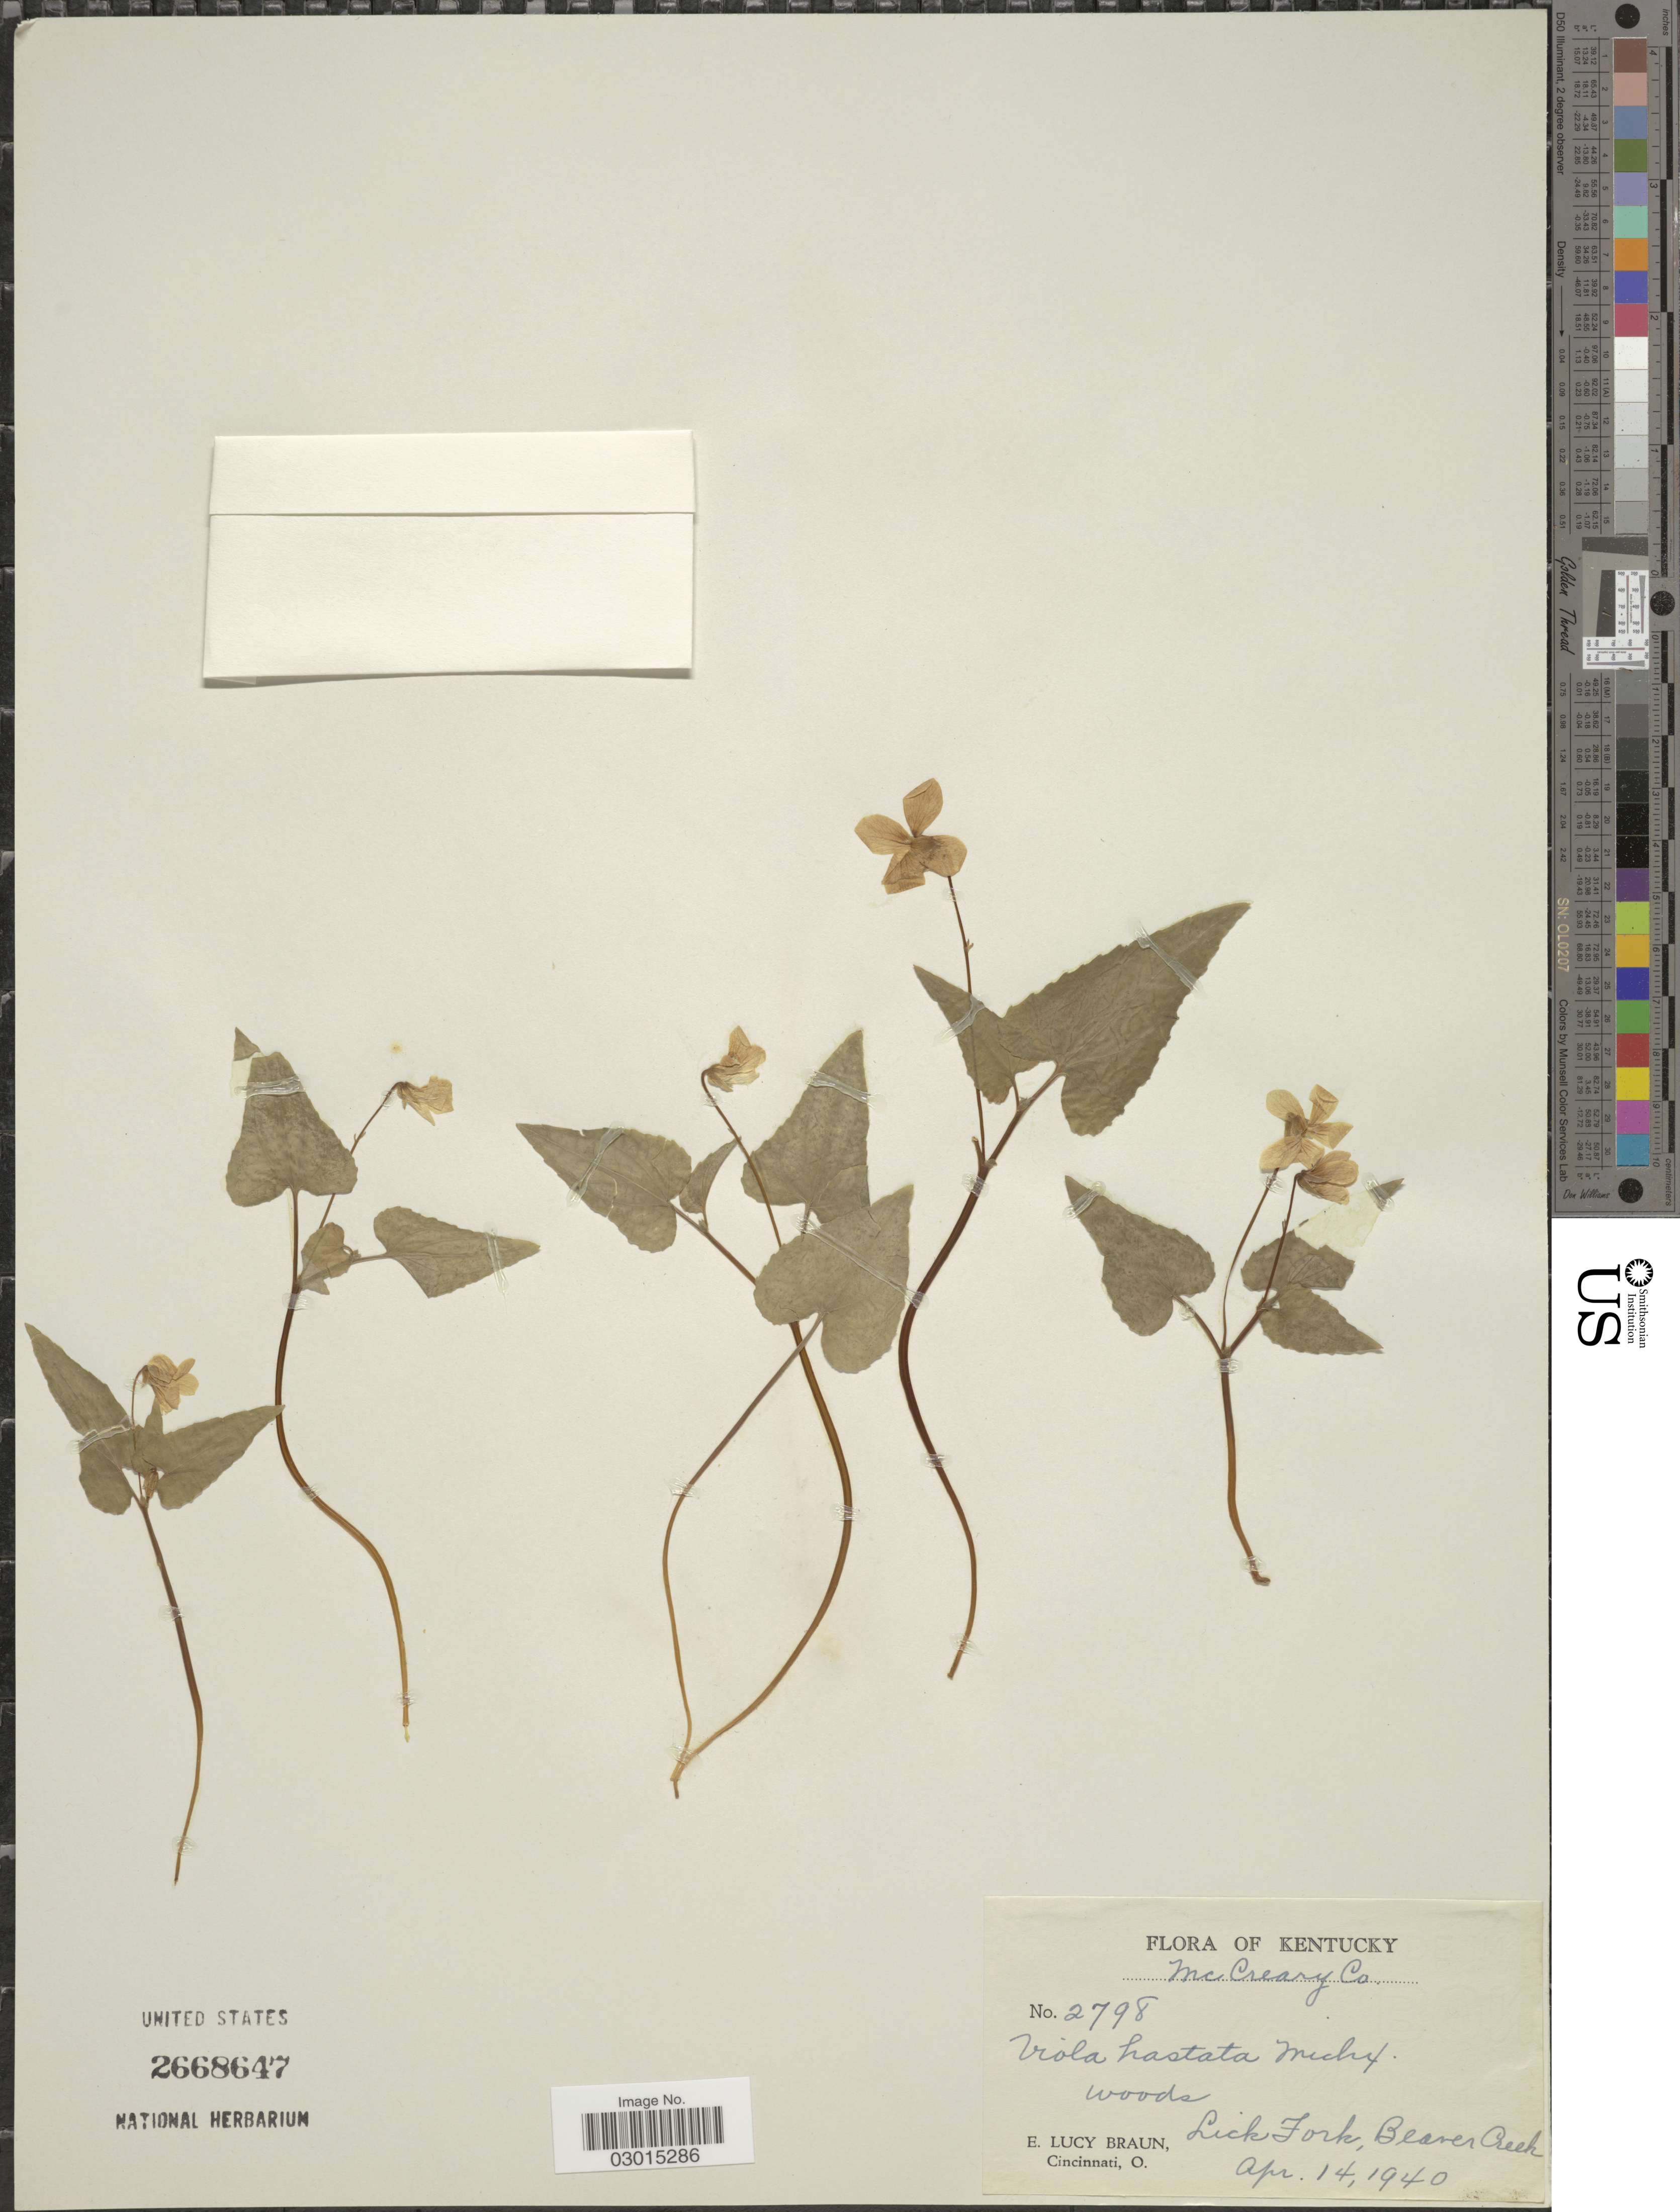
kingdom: Plantae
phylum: Tracheophyta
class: Magnoliopsida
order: Malpighiales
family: Violaceae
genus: Viola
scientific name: Viola hastata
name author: Michx.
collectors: E. L. Braun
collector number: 2798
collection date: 1940-04-14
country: United States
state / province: Kentucky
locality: Mc Creary Co. Lick Fork, Beaver Creek.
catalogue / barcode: US 2668647